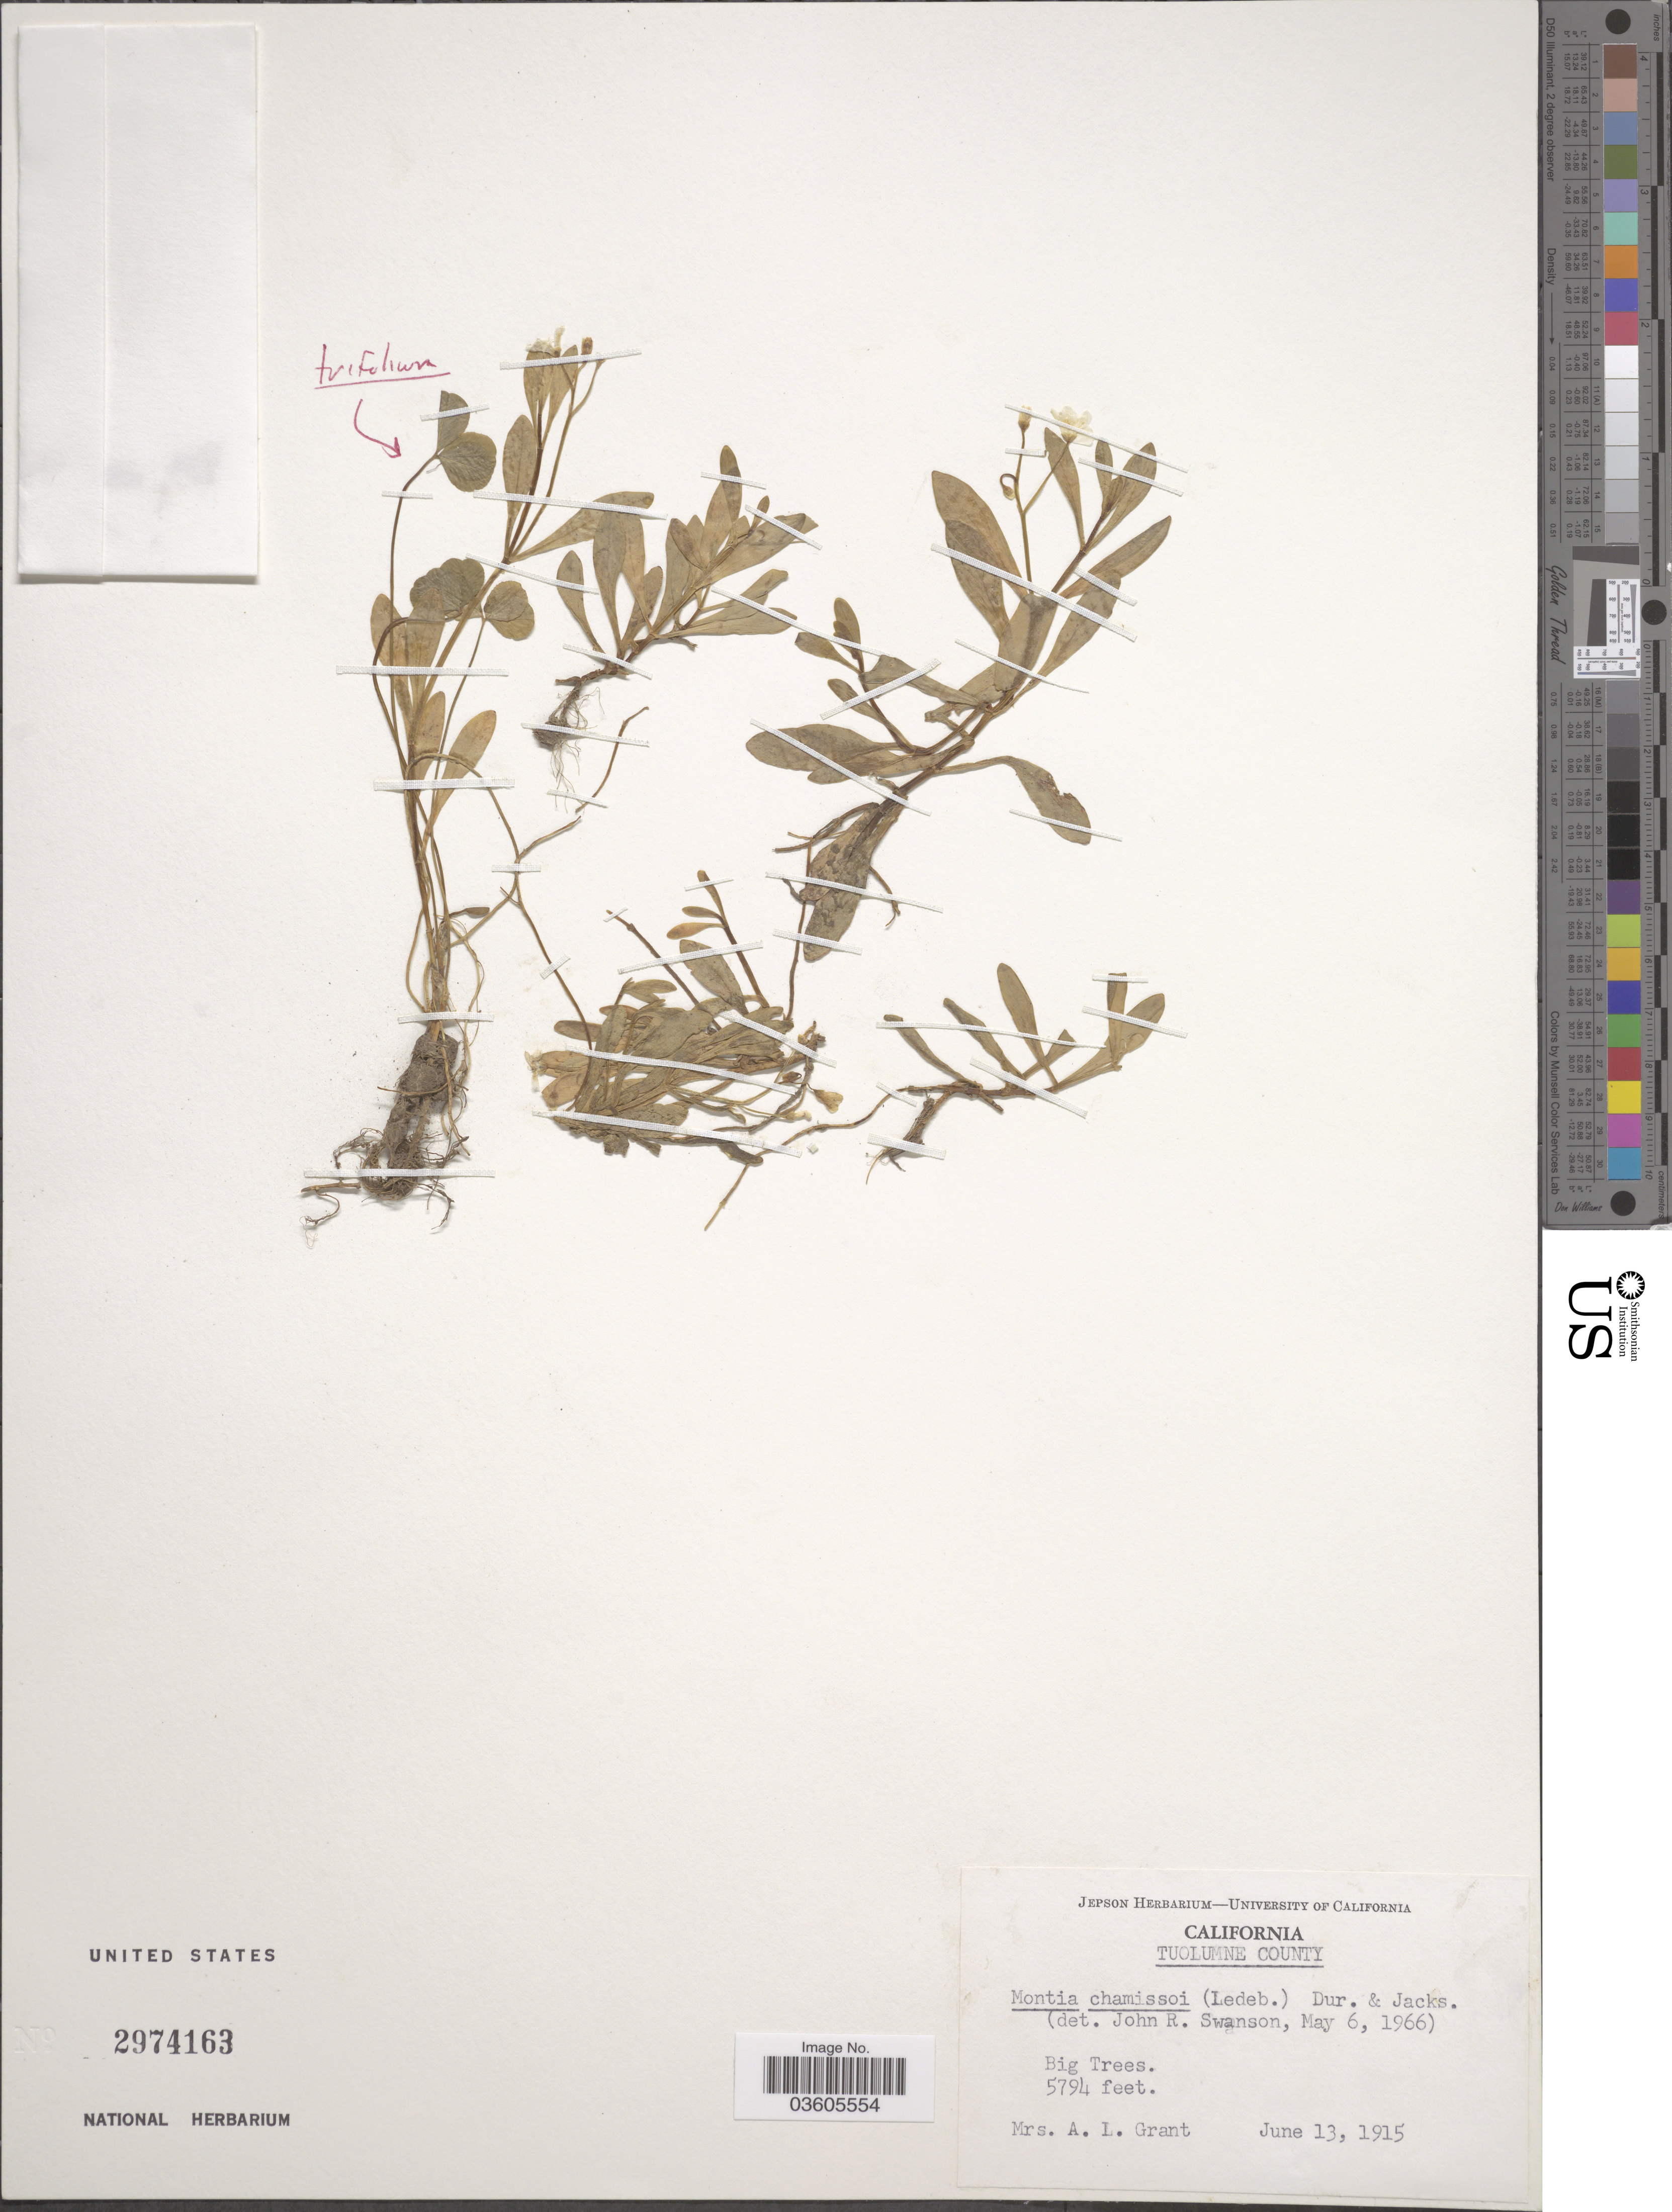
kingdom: Plantae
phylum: Tracheophyta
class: Magnoliopsida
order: Caryophyllales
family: Montiaceae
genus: Montia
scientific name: Montia chamissoi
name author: (Ledeb. ex Spreng.) Greene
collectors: A. L. Grant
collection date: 1915-06-13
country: United States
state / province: California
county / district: Tuolumne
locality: Tuolumne County. Big Trees.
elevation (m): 1766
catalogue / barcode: US 2974163